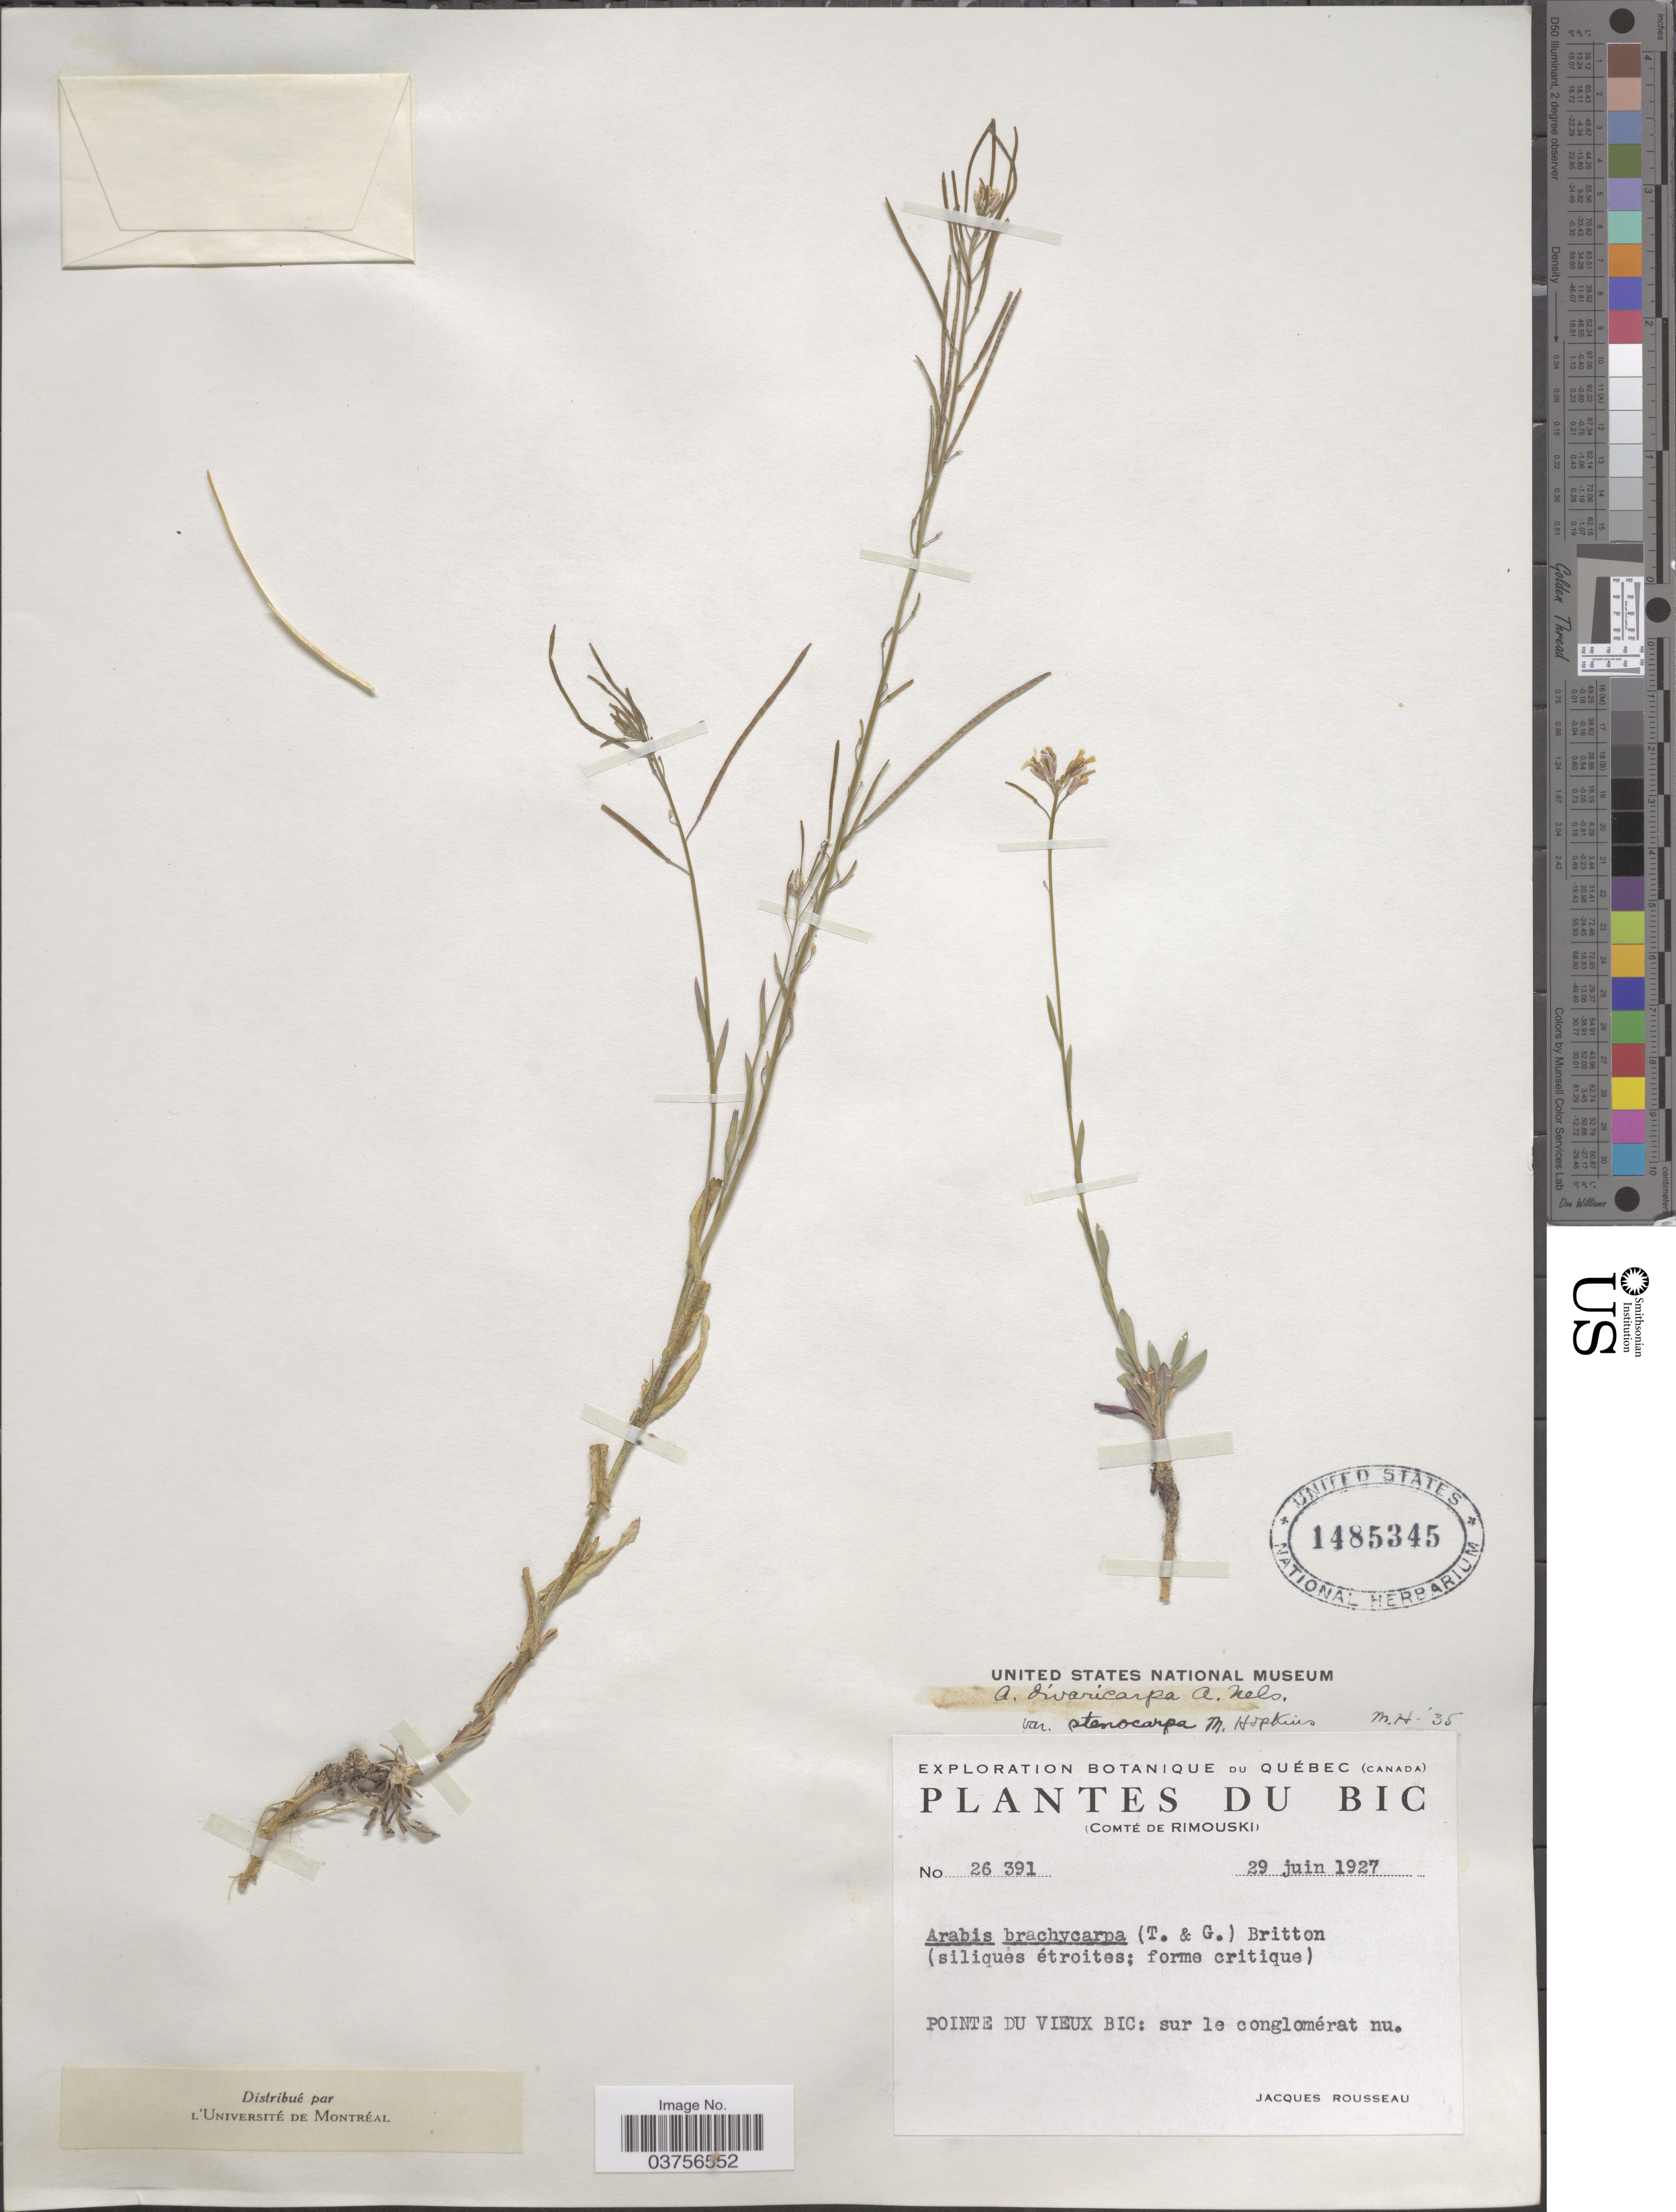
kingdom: Plantae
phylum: Tracheophyta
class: Magnoliopsida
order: Brassicales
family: Brassicaceae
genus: Arabis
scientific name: Arabis divaricarpa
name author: A. Nelson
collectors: J. Rousseau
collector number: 26391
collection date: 1927-06-29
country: Canada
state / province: Quebec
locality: Bic. (Comté de Rimouski). Pointe du Vieux Bic: sur le conglomérat nu.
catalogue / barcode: US 1485345